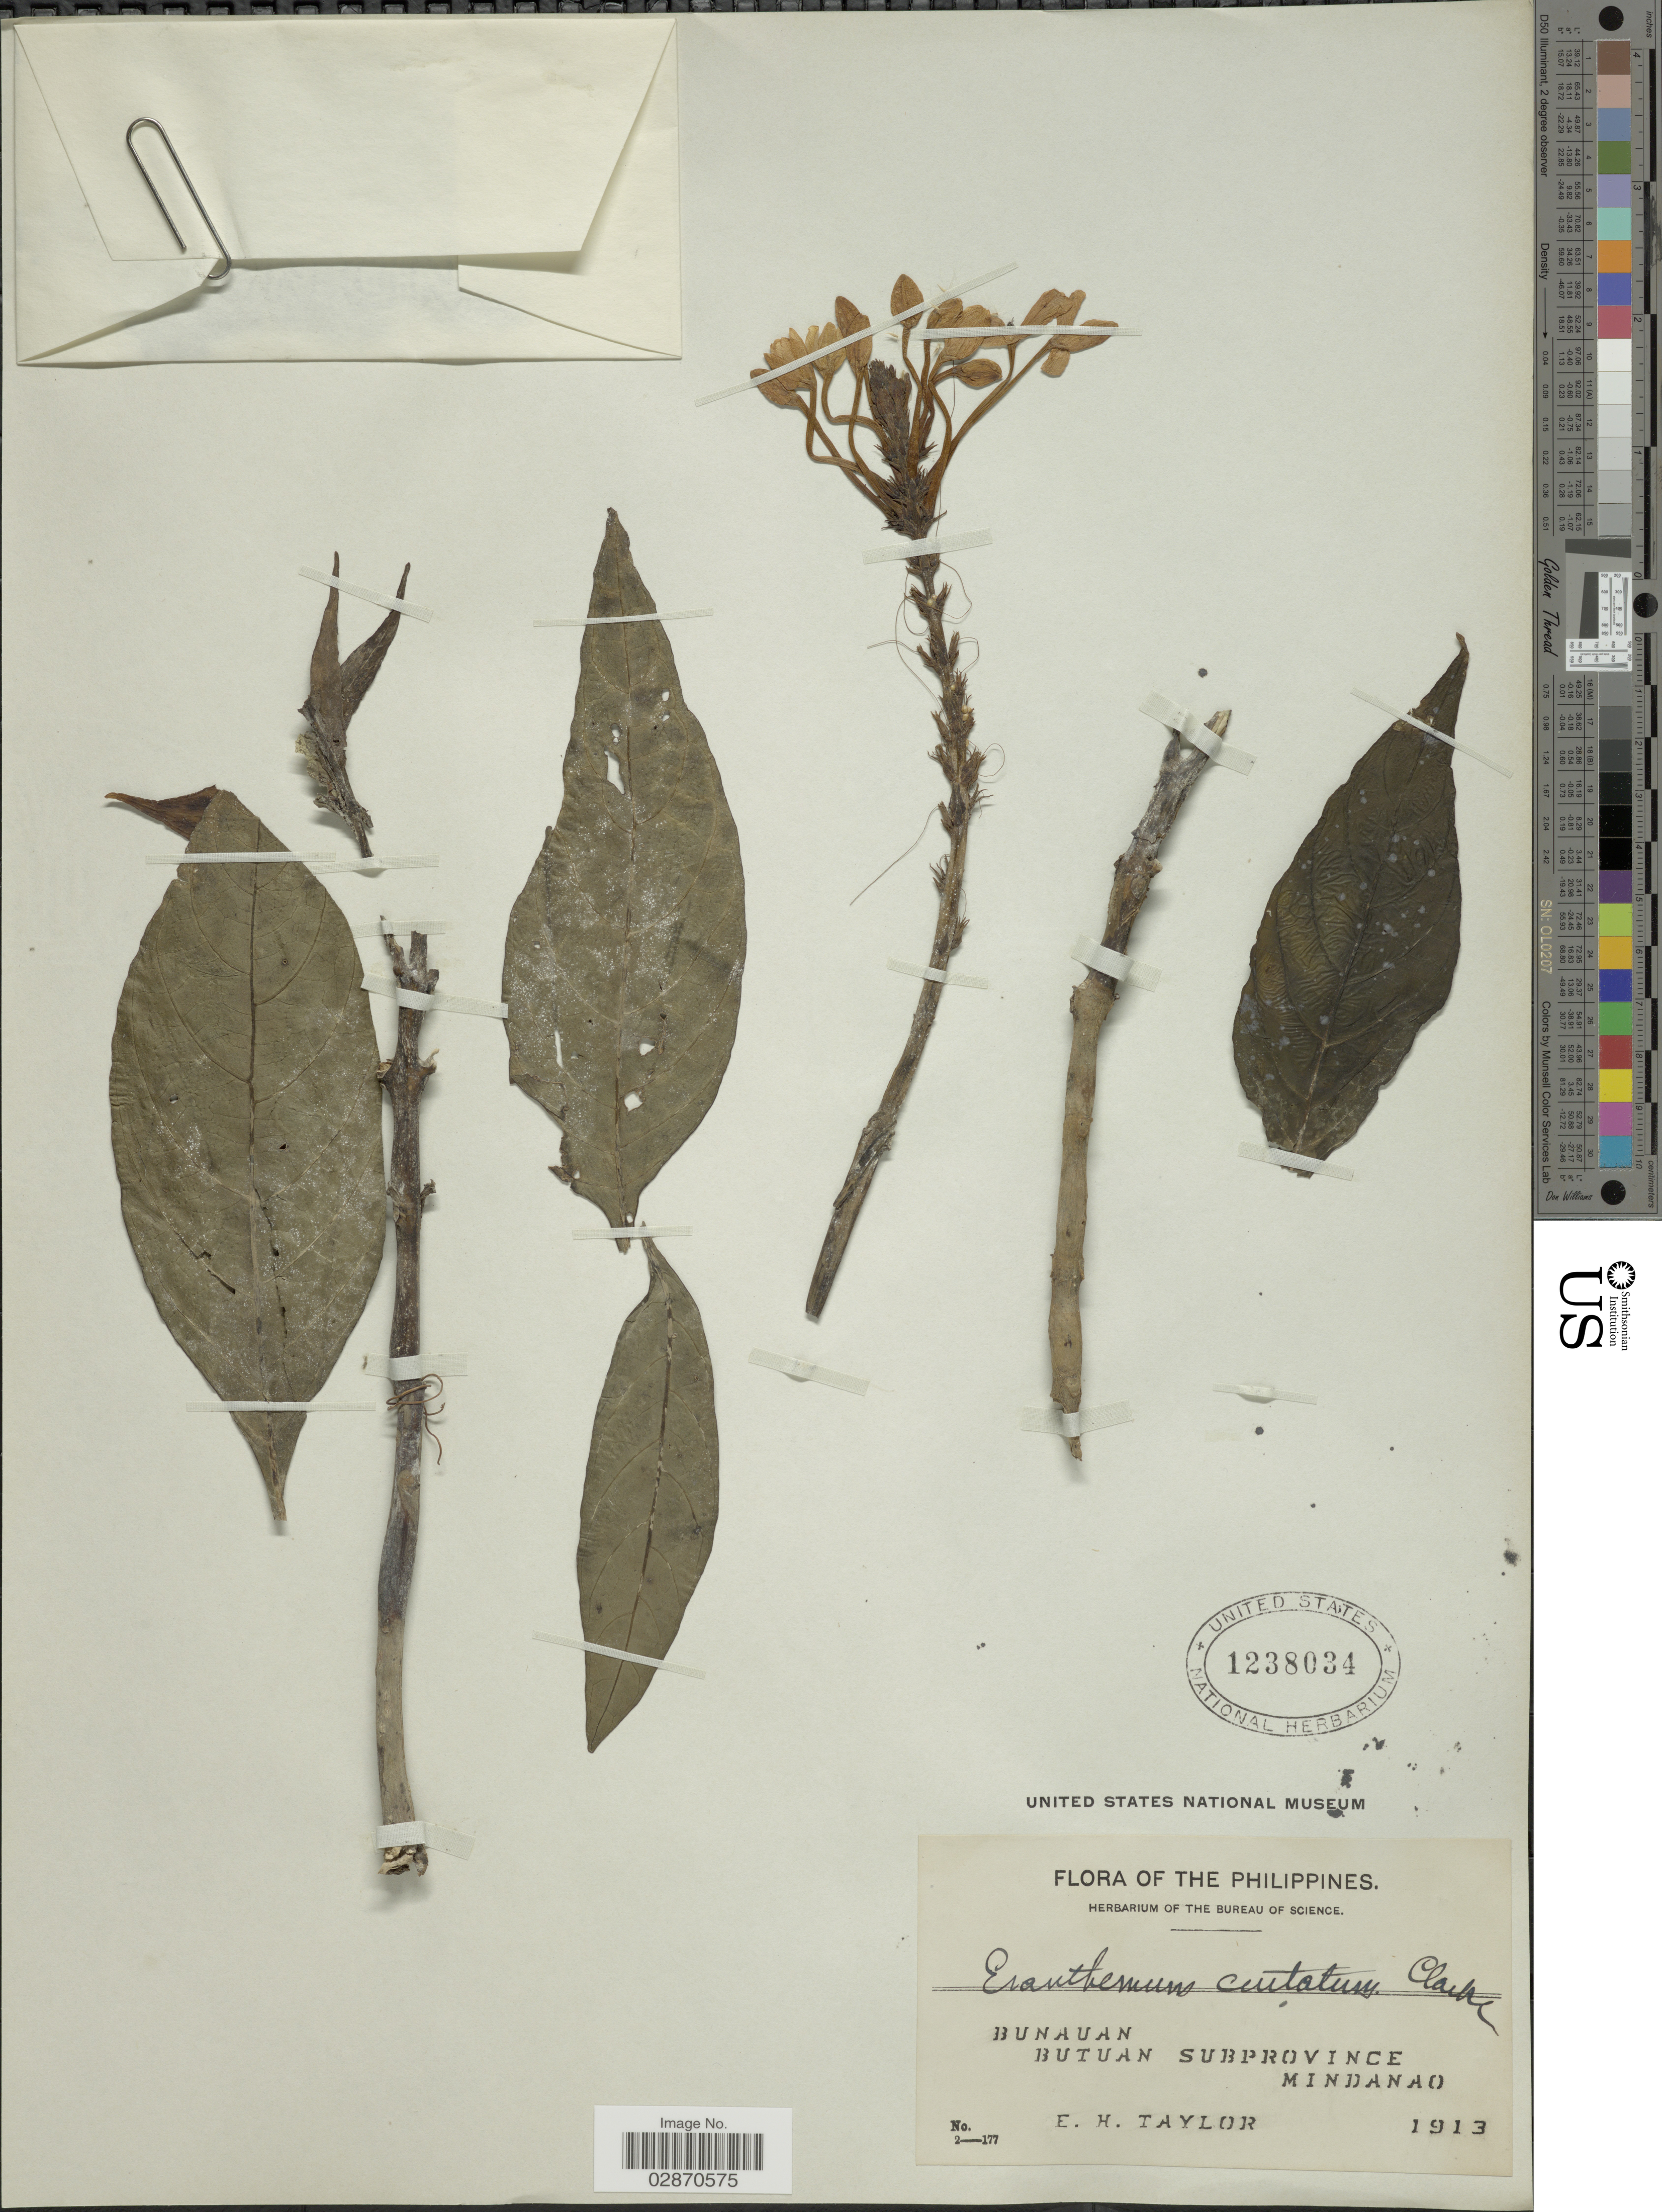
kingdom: Plantae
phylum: Tracheophyta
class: Magnoliopsida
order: Lamiales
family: Acanthaceae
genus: Pseuderanthemum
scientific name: Pseuderanthemum curtatum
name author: Merr.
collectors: E. H. Taylor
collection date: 1913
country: Philippines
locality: Bunauan, Butuan Subprovince, Mindanao.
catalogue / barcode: US 1238034